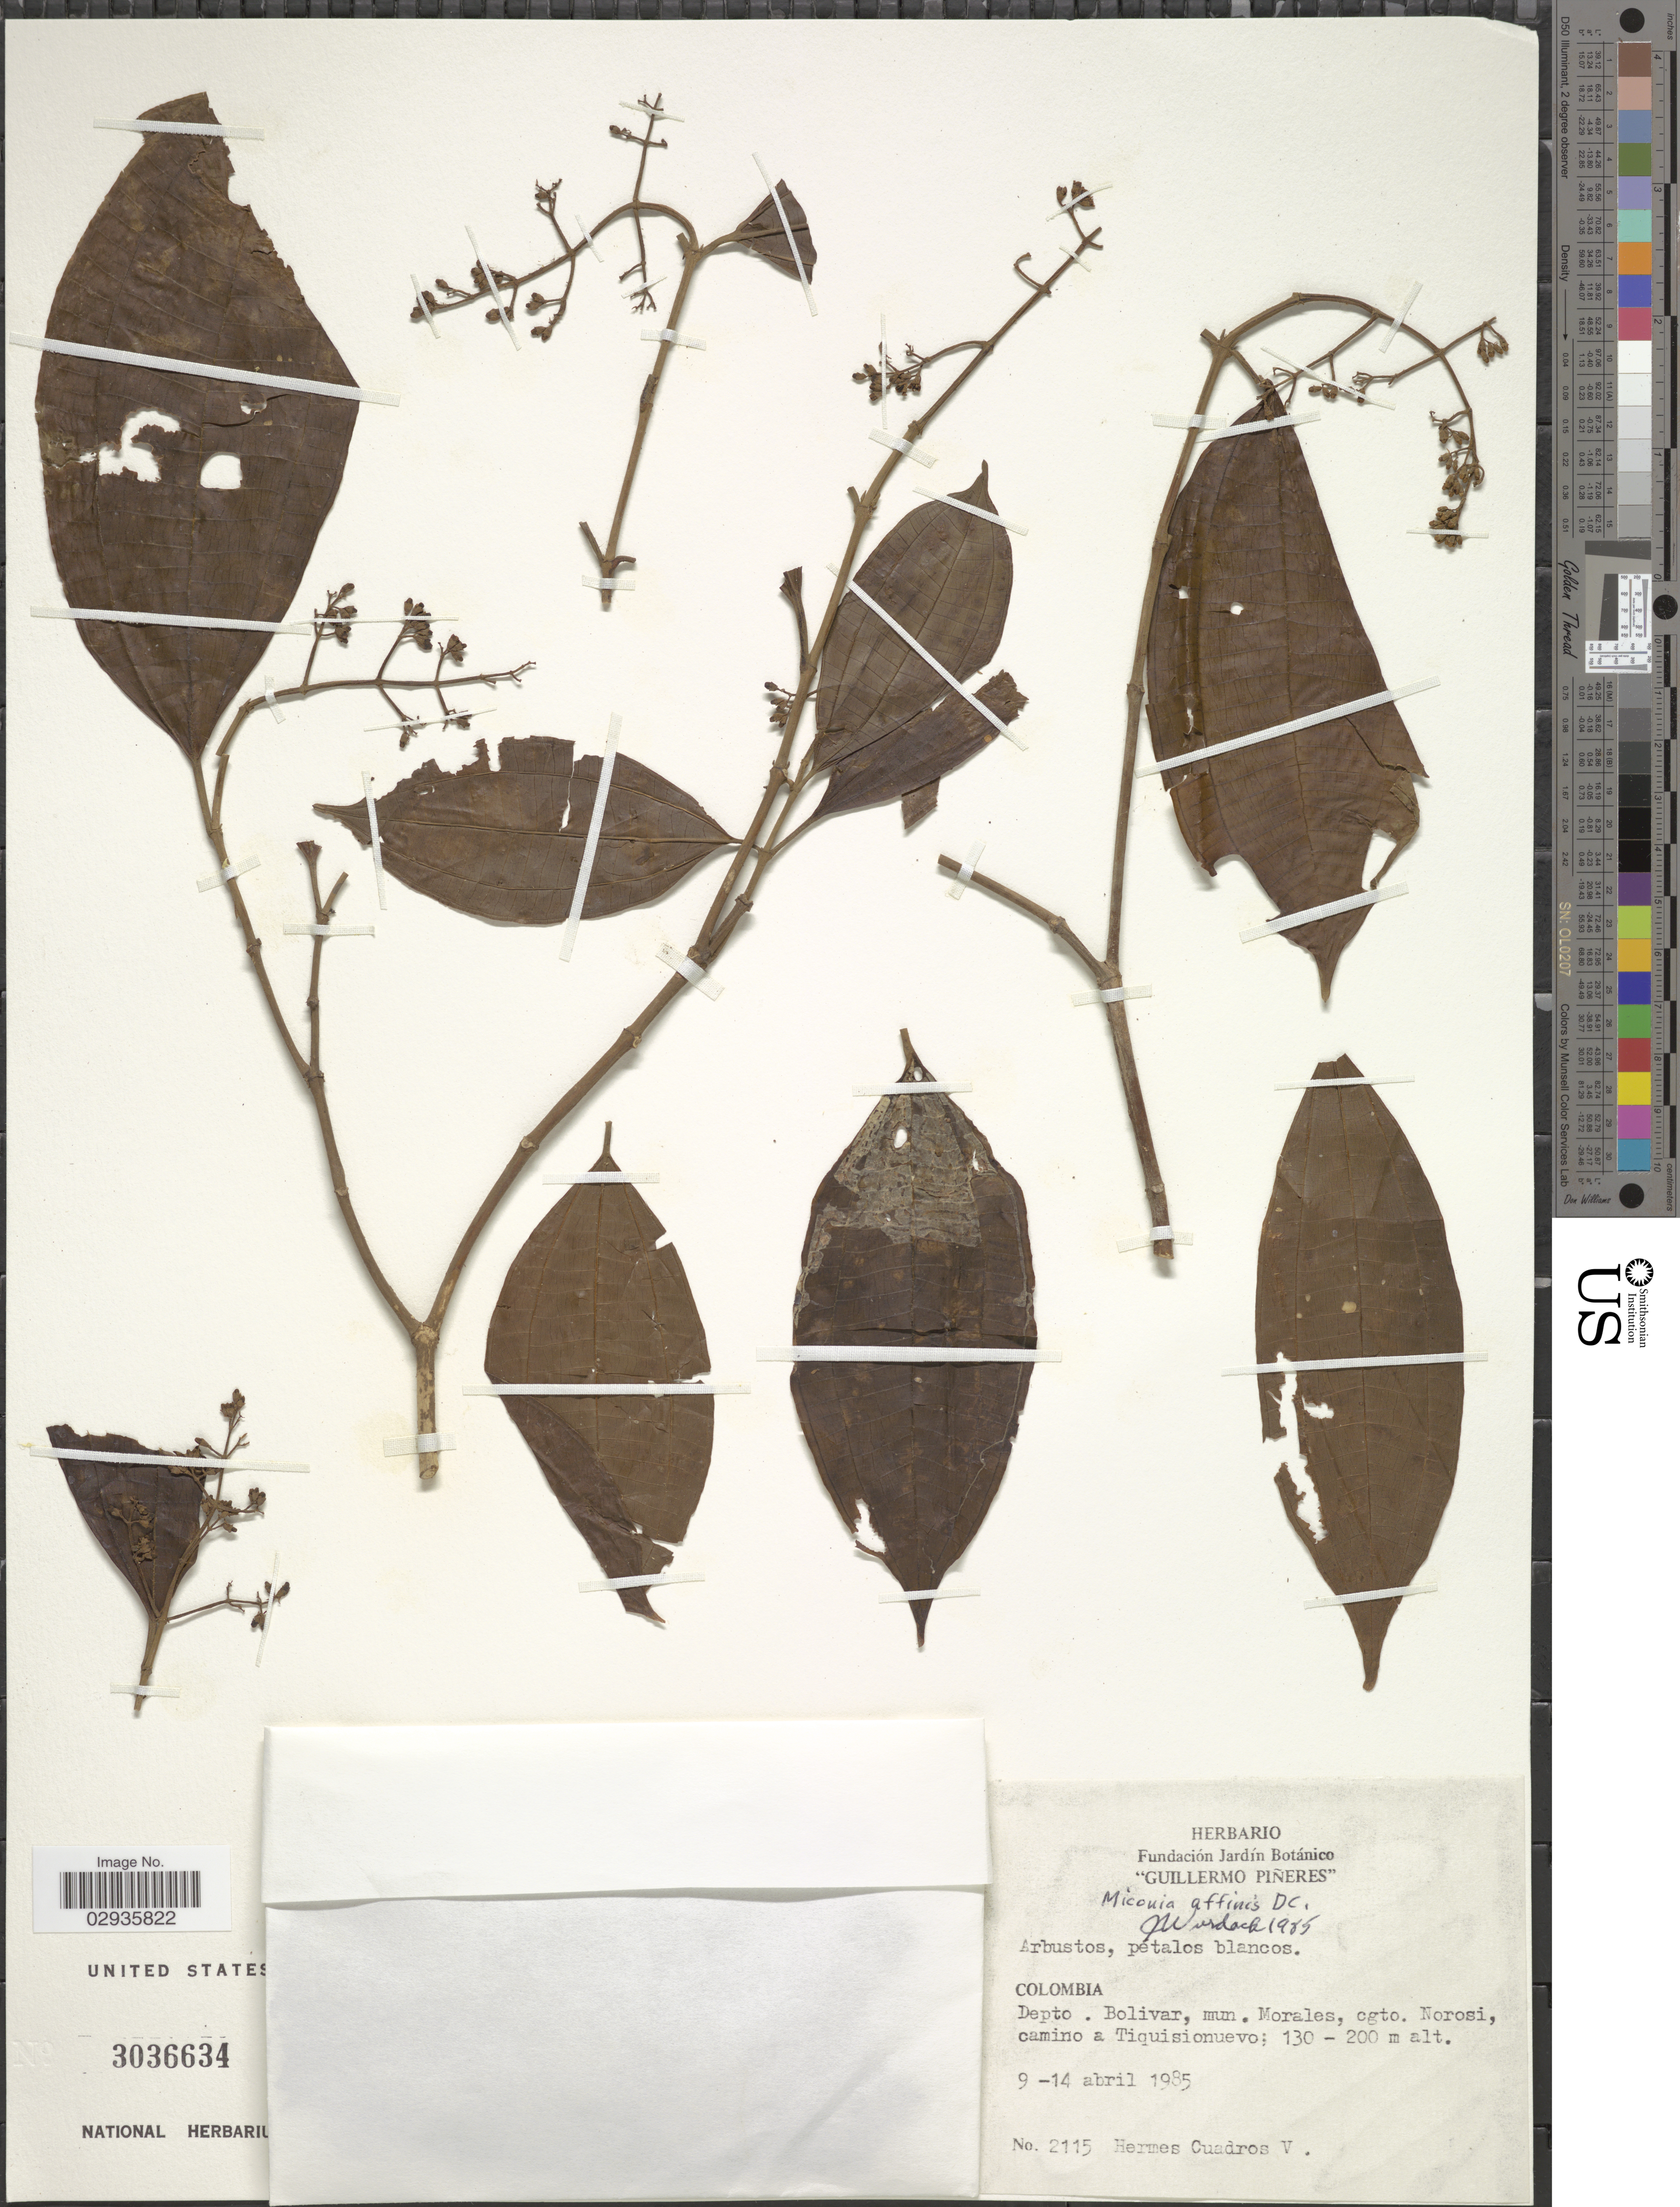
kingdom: Plantae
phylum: Tracheophyta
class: Magnoliopsida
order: Myrtales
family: Melastomataceae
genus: Miconia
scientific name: Miconia affinis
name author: DC.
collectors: H. Cuadros V.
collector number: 2115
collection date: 1985-04-09/1985-04-14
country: Colombia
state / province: Bolívar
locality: Depto. Bolivar, mun. Morales, cgto. Norosi, camino a Tiquisionuevo.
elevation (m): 130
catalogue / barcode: US 3036634